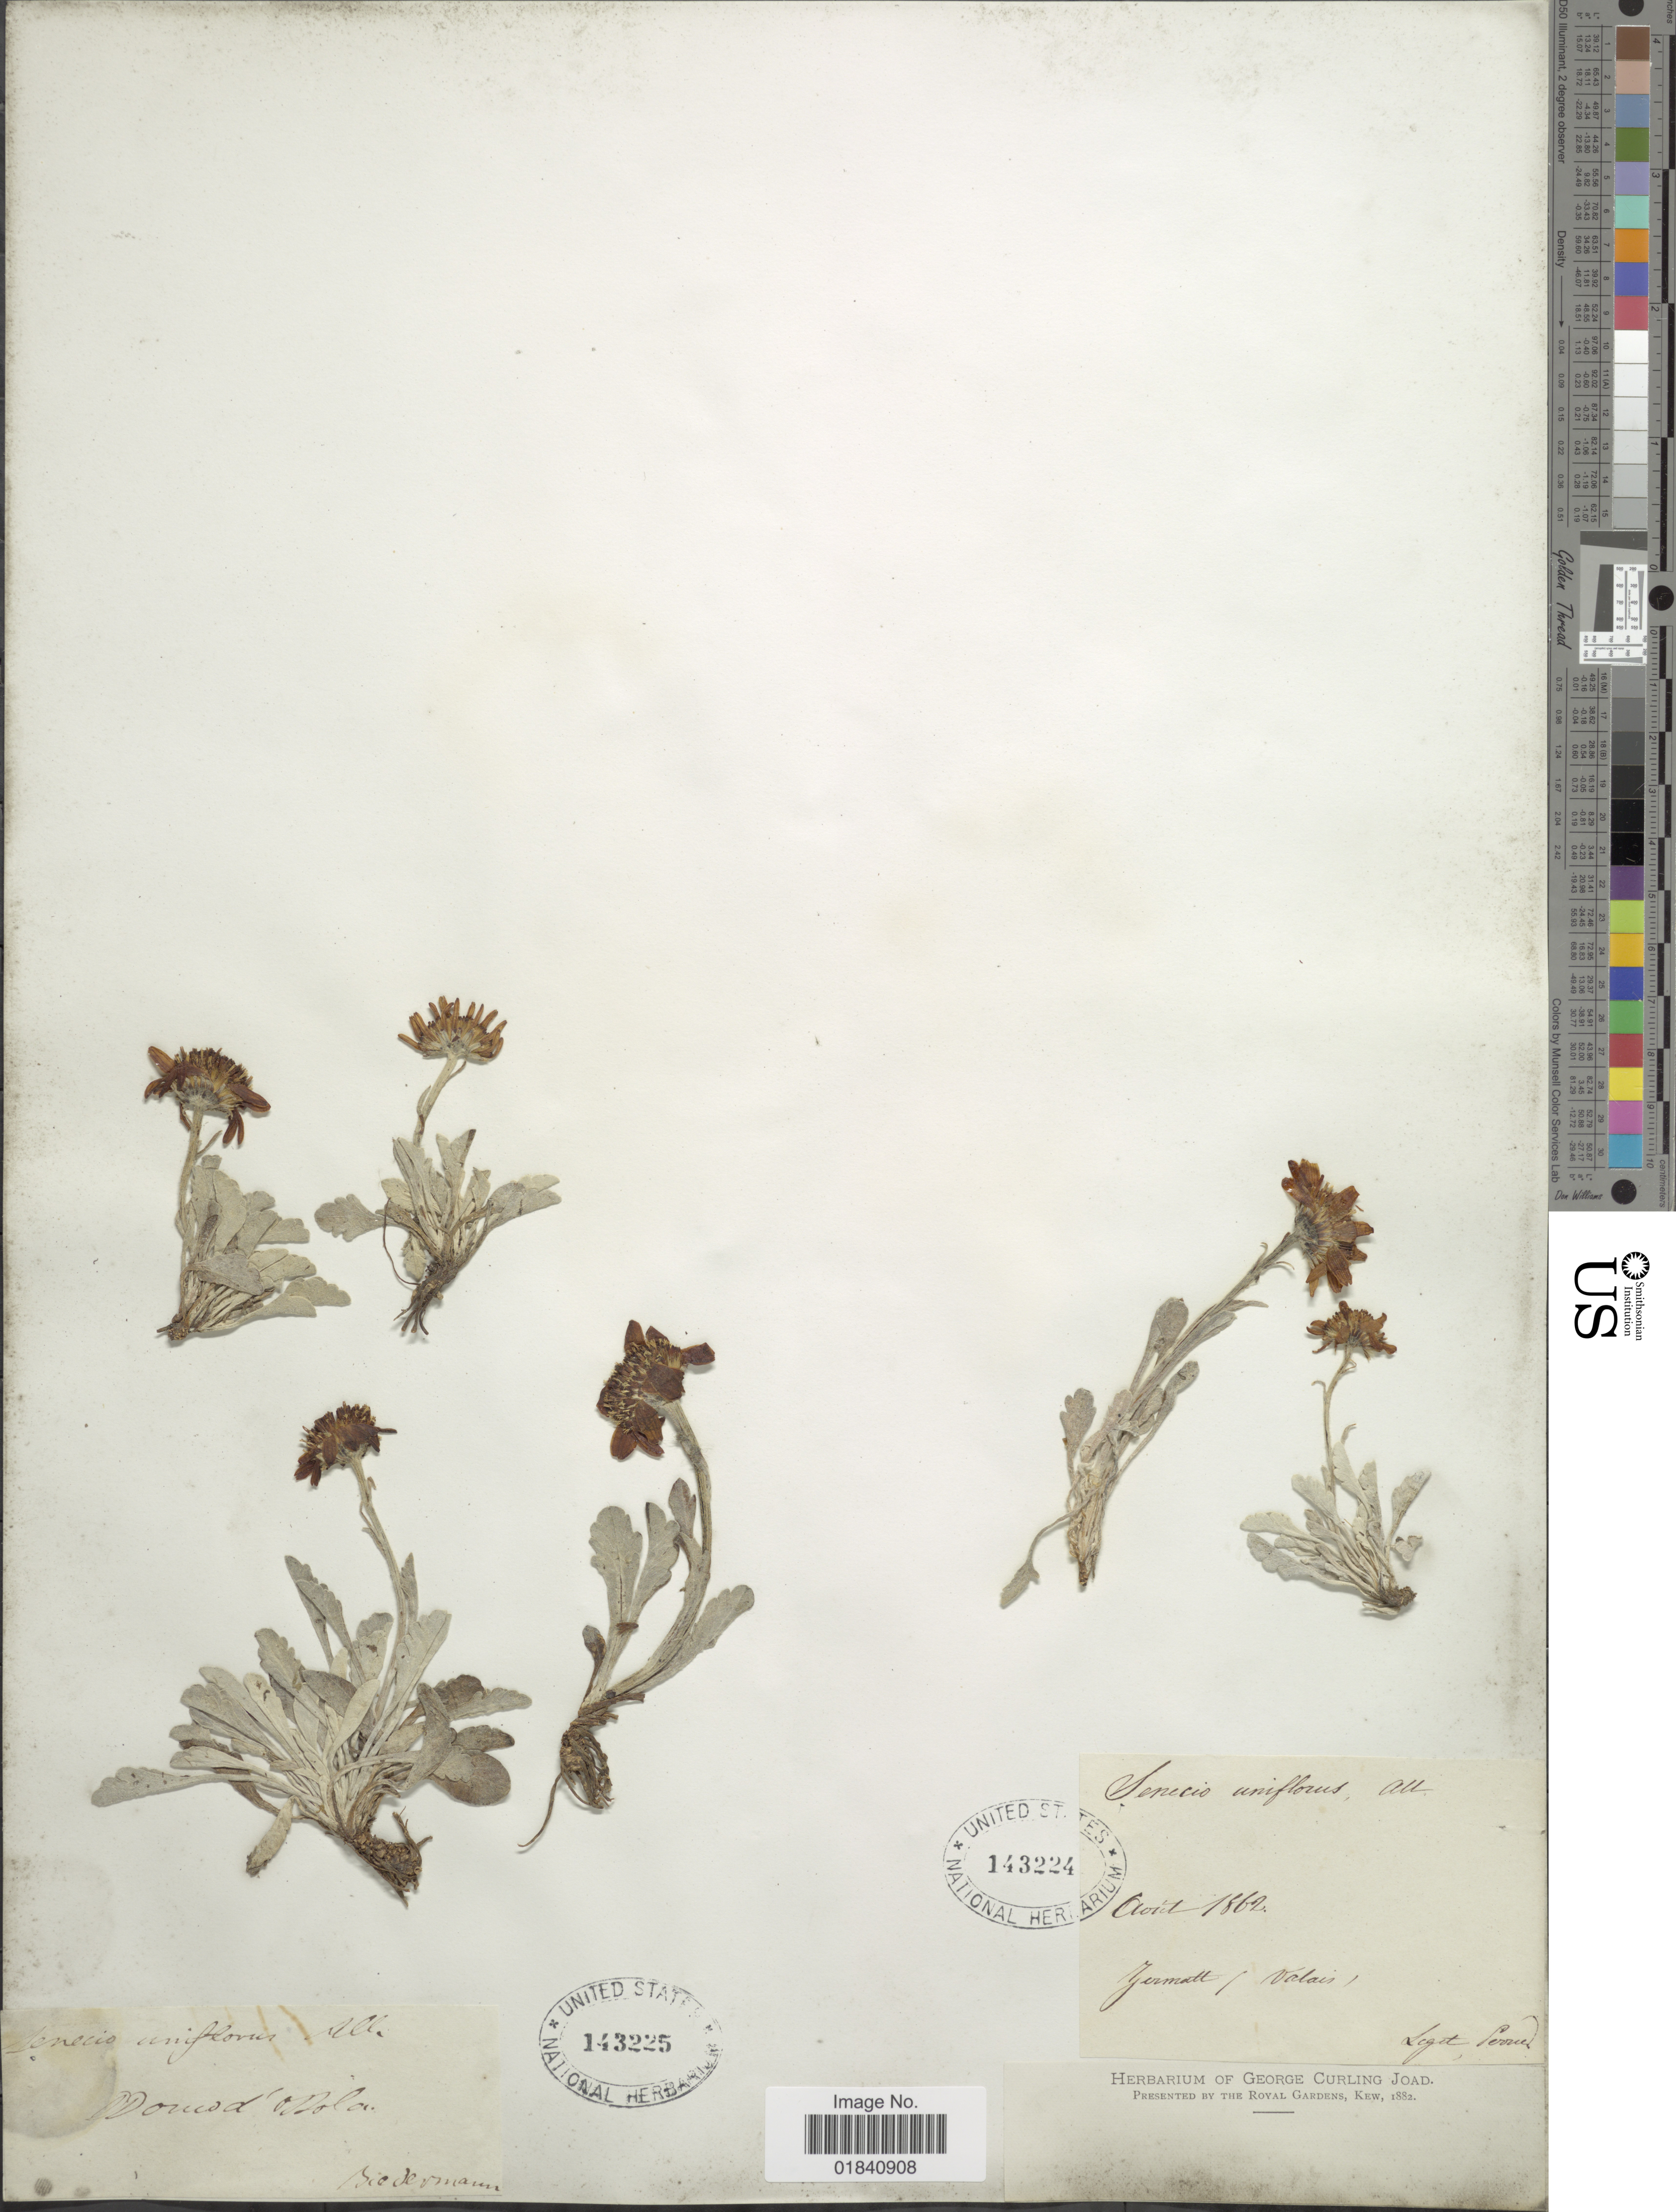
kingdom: Plantae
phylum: Tracheophyta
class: Magnoliopsida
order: Asterales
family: Asteraceae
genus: Jacobaea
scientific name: Jacobaea uniflora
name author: (All.) Veldkamp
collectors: Riedermann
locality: Douwd'oBola [interpreted]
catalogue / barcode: US 143225-2